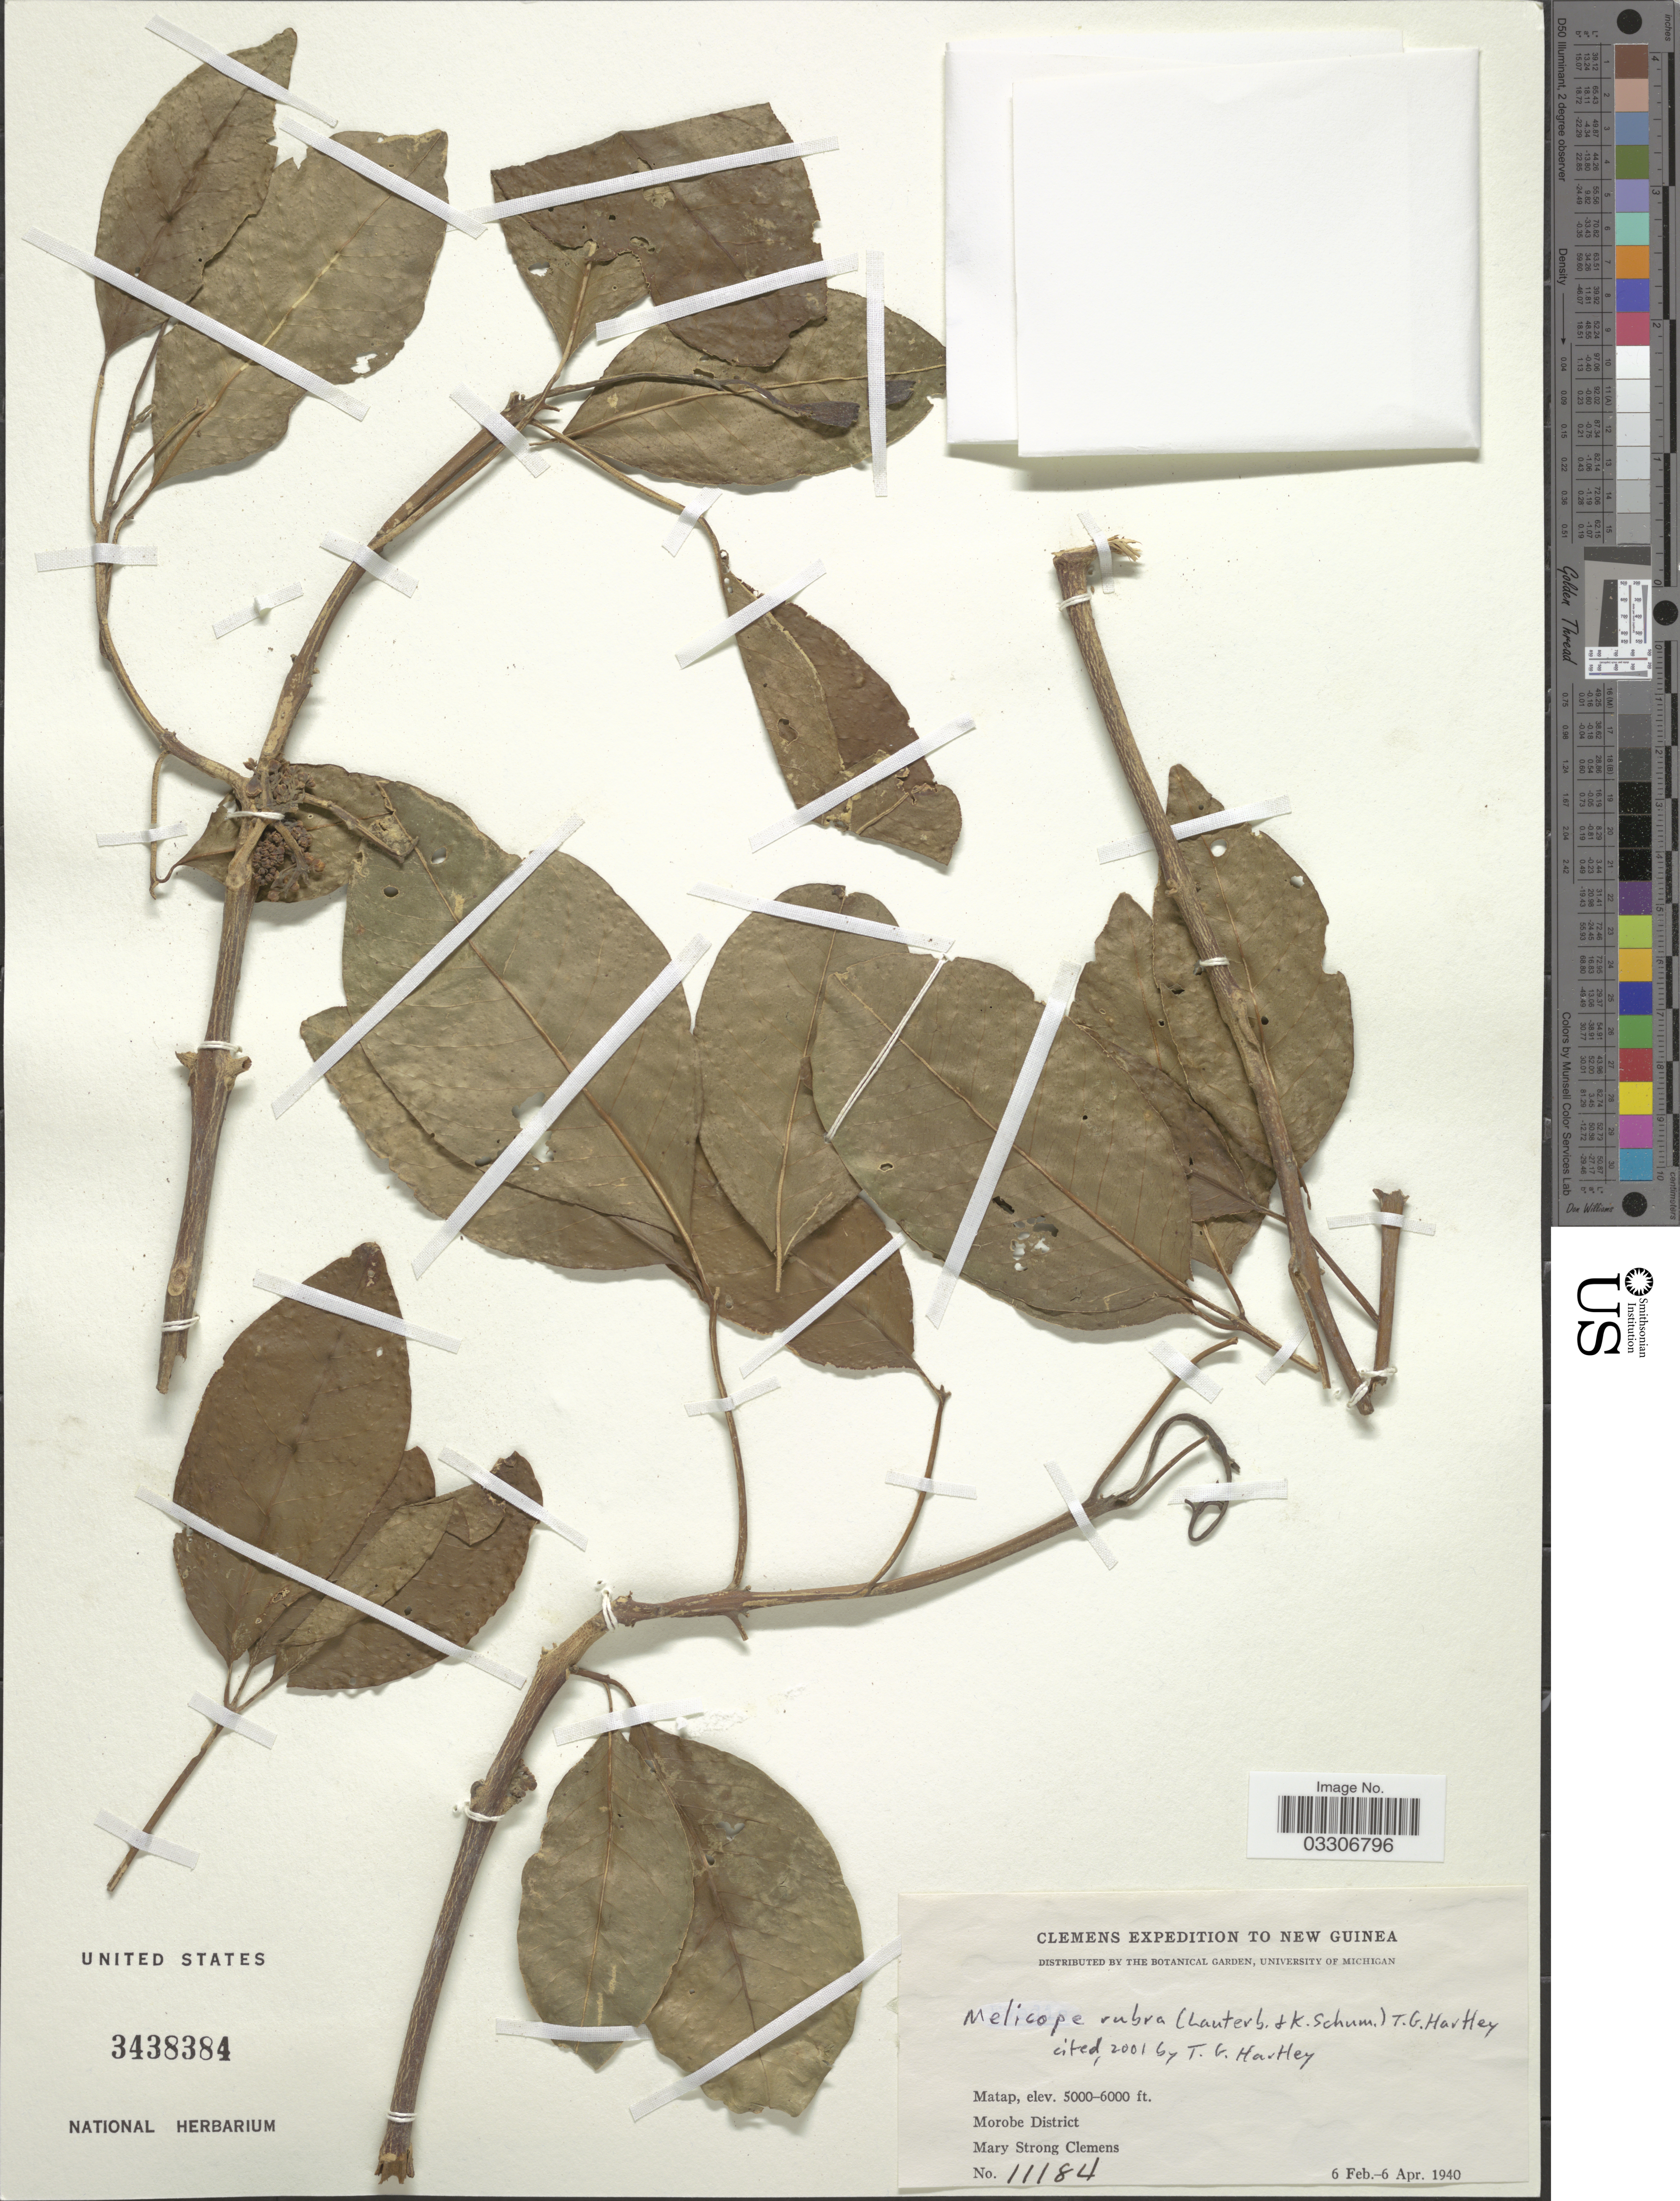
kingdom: Plantae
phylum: Tracheophyta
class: Magnoliopsida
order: Sapindales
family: Rutaceae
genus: Melicope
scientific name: Melicope rubra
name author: (Lauterb. & K. Schum.) T.G. Hartley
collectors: M. S. Clemens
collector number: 11184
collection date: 1940-02-06/1940-04-06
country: Papua New Guinea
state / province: Morobe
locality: New Guinea. Matap.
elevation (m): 1524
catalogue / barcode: US 3438384